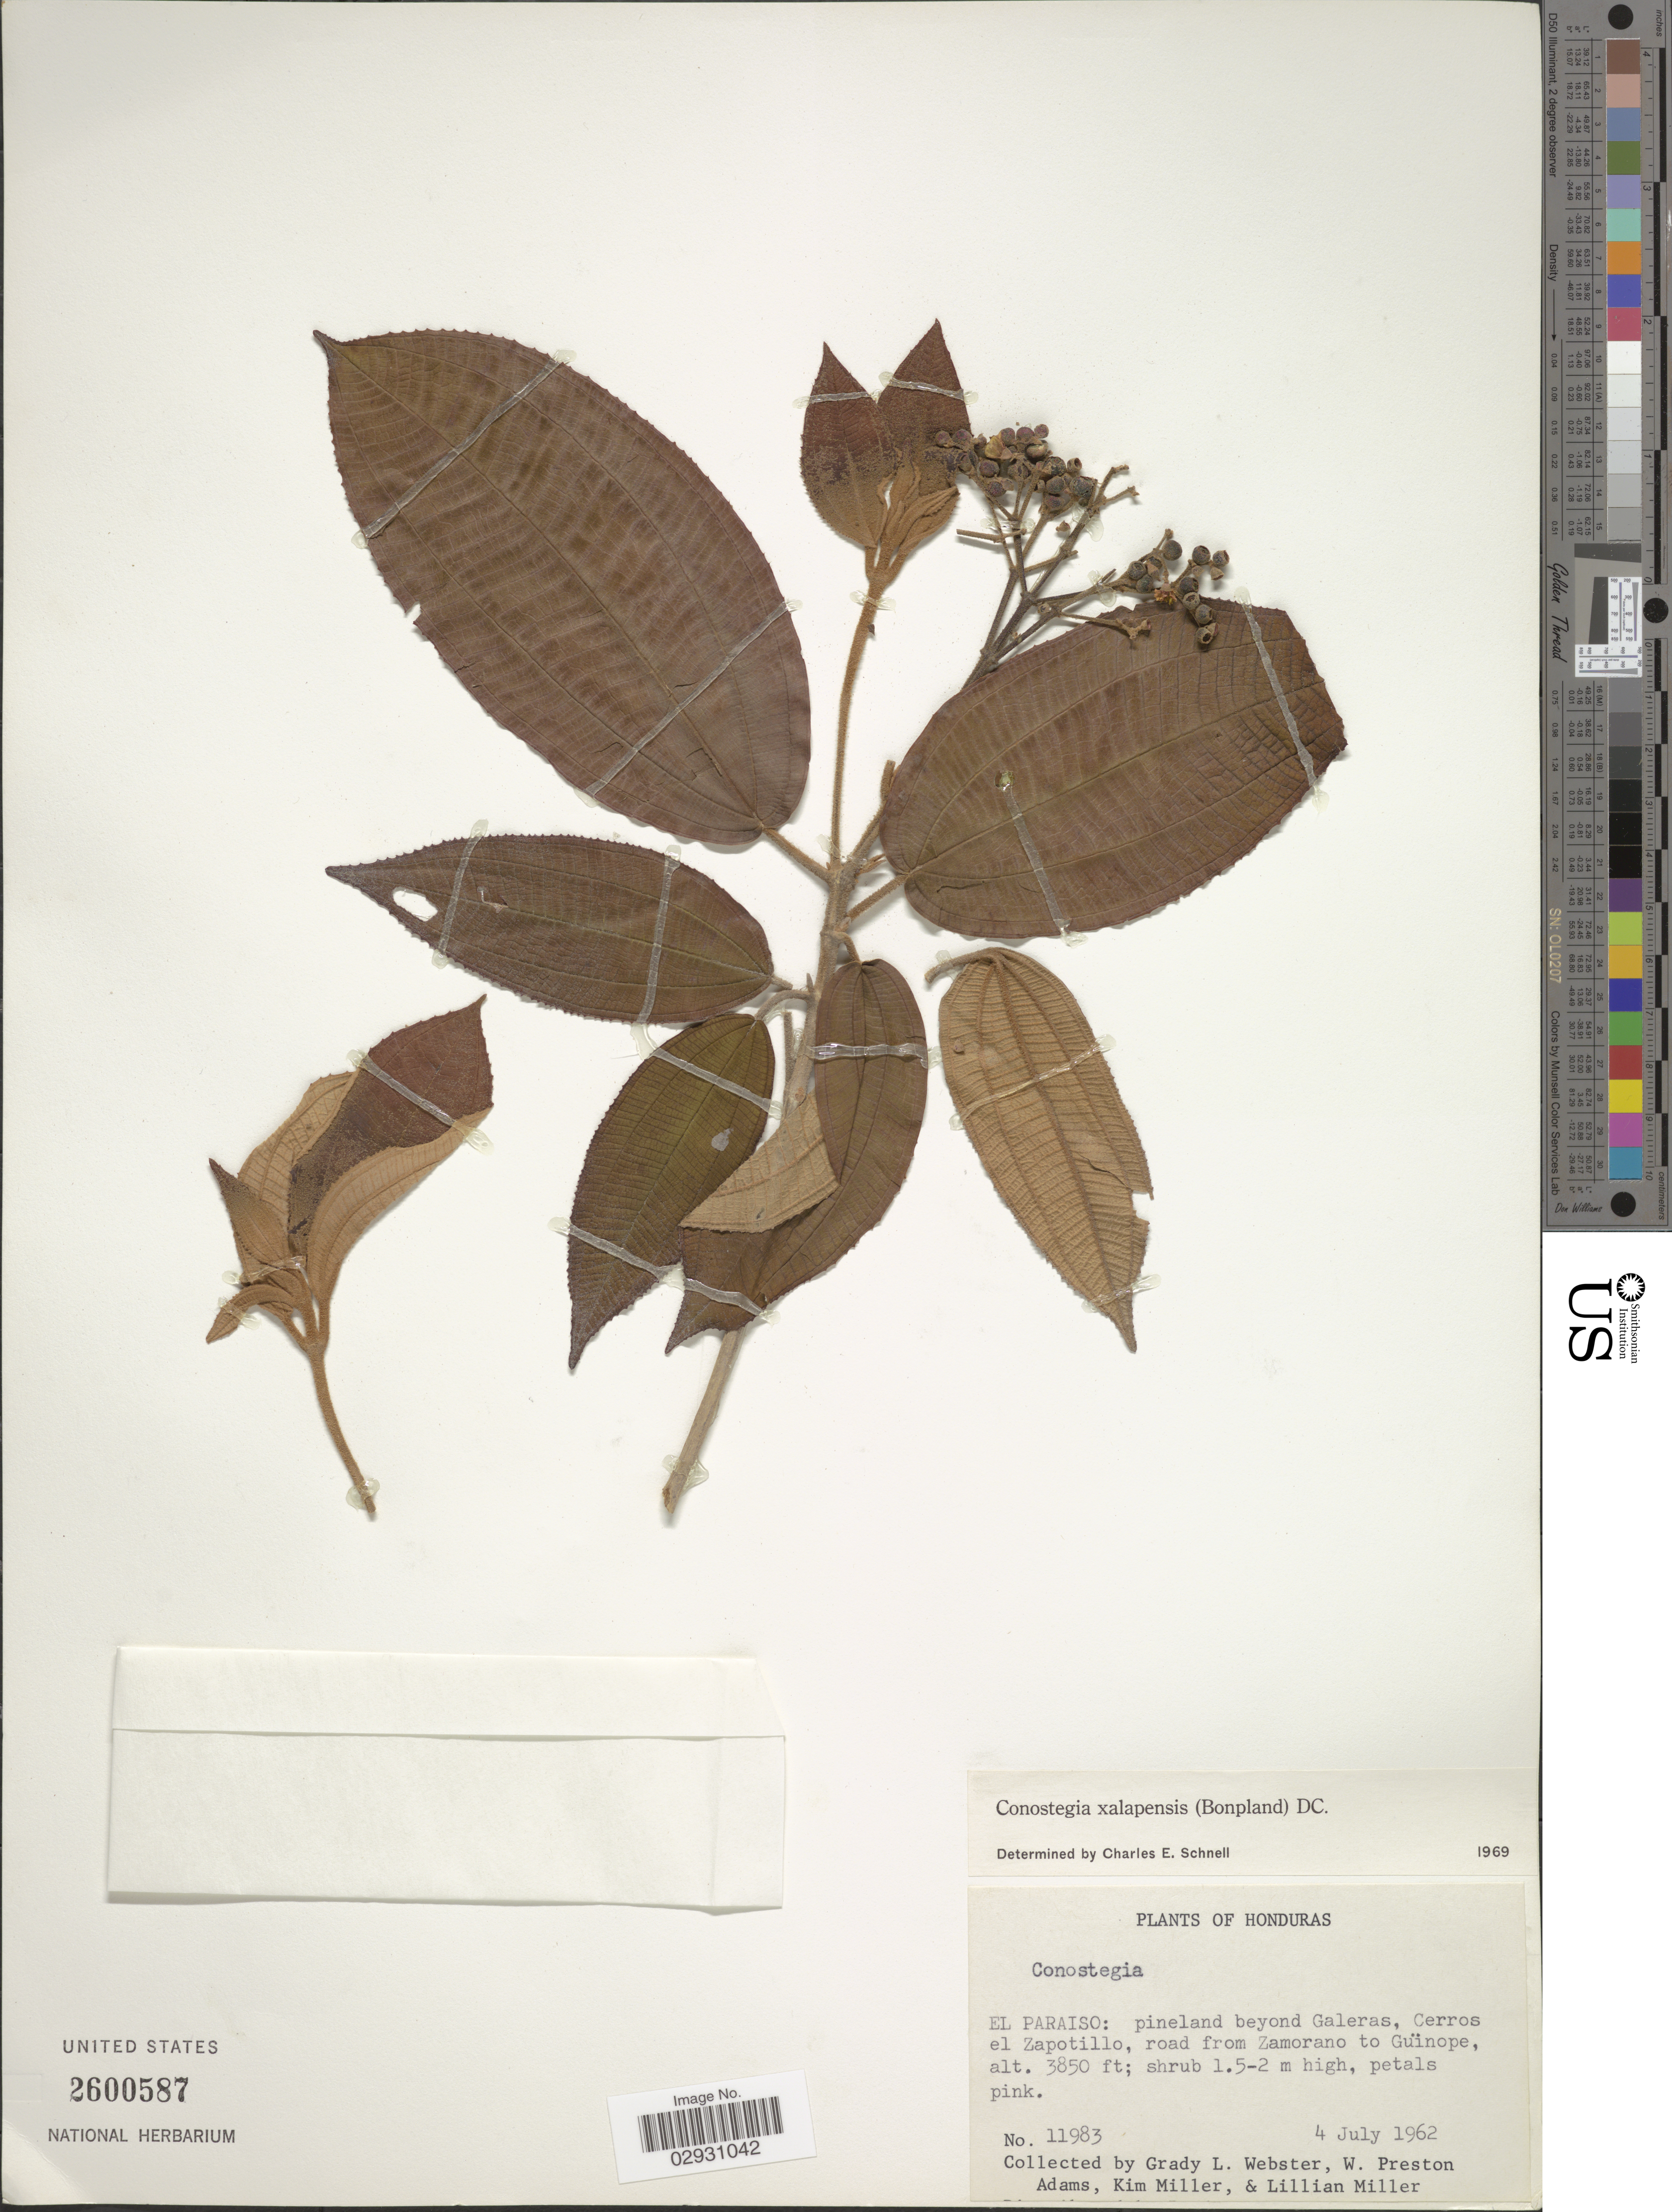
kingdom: Plantae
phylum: Tracheophyta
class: Magnoliopsida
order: Myrtales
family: Melastomataceae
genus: Conostegia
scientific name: Conostegia quadrangularis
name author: Schltdl. ex Steud.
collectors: G. L. Webster, W. P. Adams, K. Miller & L. Miller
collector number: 11983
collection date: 1962-07-04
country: Honduras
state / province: El Paraíso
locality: El Paraiso: pineland beyond Galeras, Cerros el Zapotillo, road from Zamorano to Guïnope.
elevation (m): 1173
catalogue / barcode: US 2600587